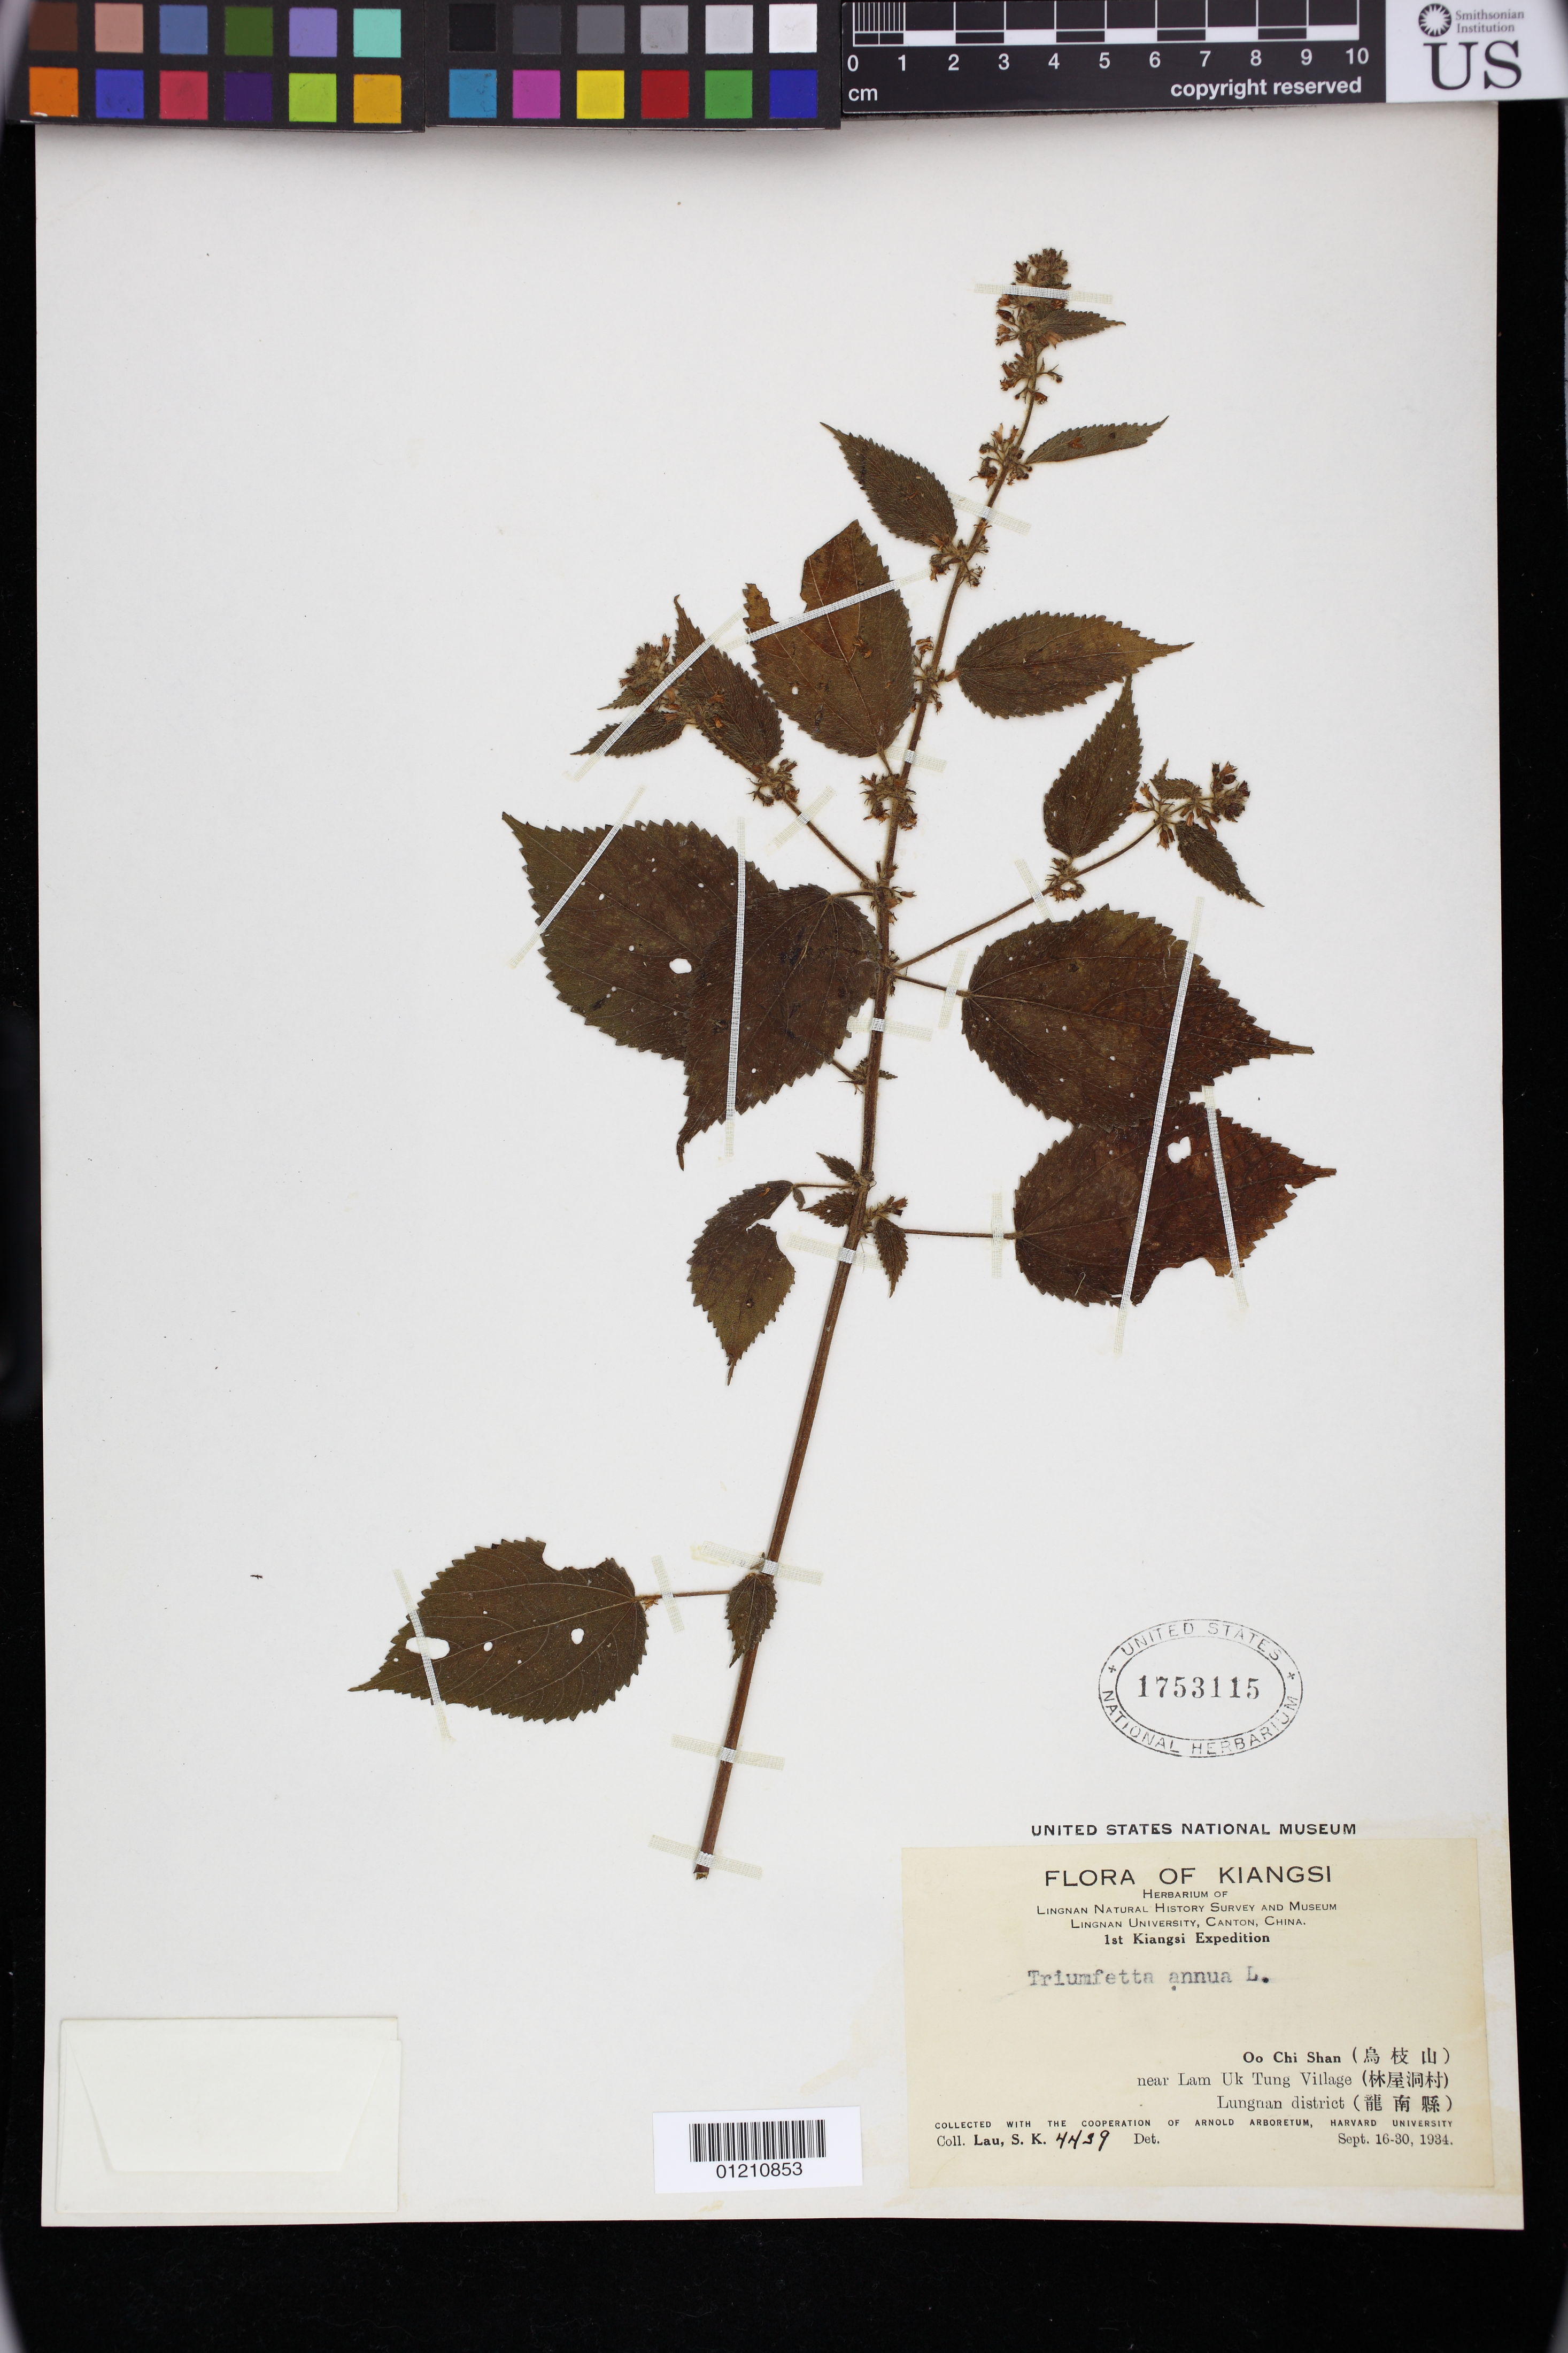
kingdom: Plantae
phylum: Tracheophyta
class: Magnoliopsida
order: Malvales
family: Malvaceae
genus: Triumfetta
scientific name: Triumfetta annua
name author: L.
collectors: S. K. Lau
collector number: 4439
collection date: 1934-09-16/1934-09-30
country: China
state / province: Guangxi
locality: Oo Chi Shan near Lam Uk Tung Village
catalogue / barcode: US 1753115